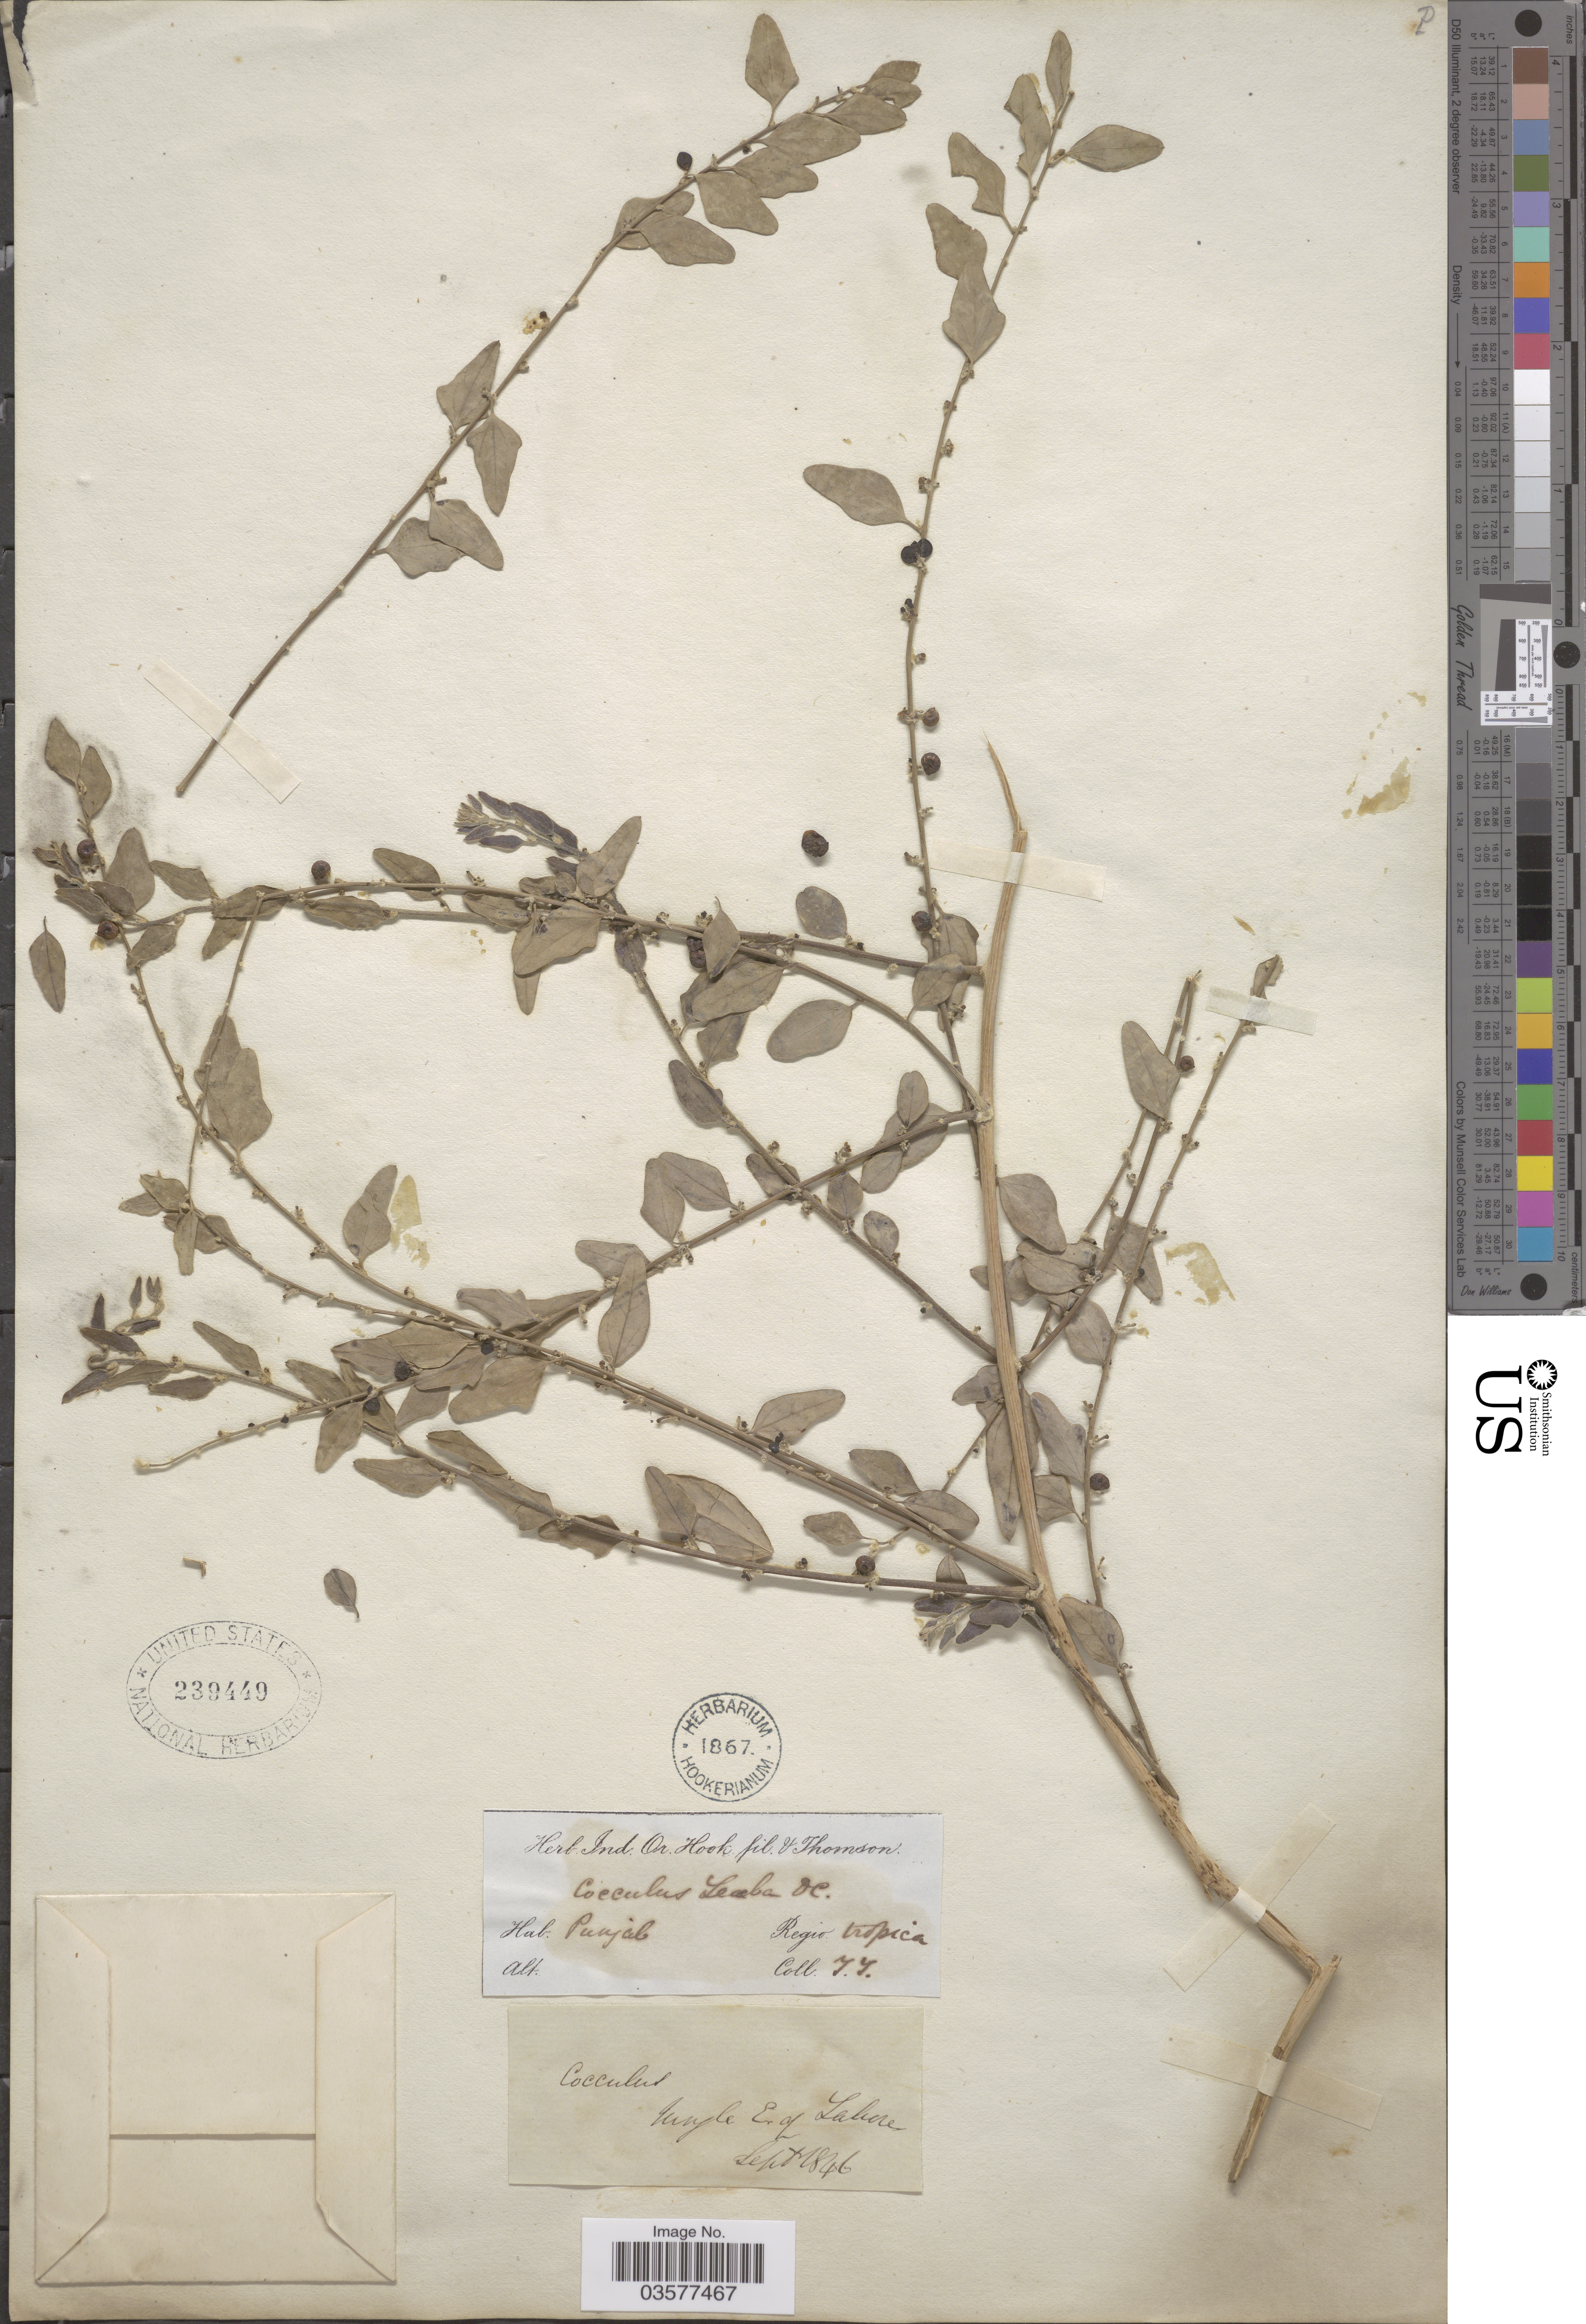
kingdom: Plantae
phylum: Tracheophyta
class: Magnoliopsida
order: Ranunculales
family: Menispermaceae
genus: Cocculus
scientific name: Cocculus pendulus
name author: (J.R. Forst. & G. Forst.) Diels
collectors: T. Thomson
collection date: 1846-09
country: Pakistan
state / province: Punjab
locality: Regio tropica. Jungle E. of Lahore.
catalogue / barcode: US 239449